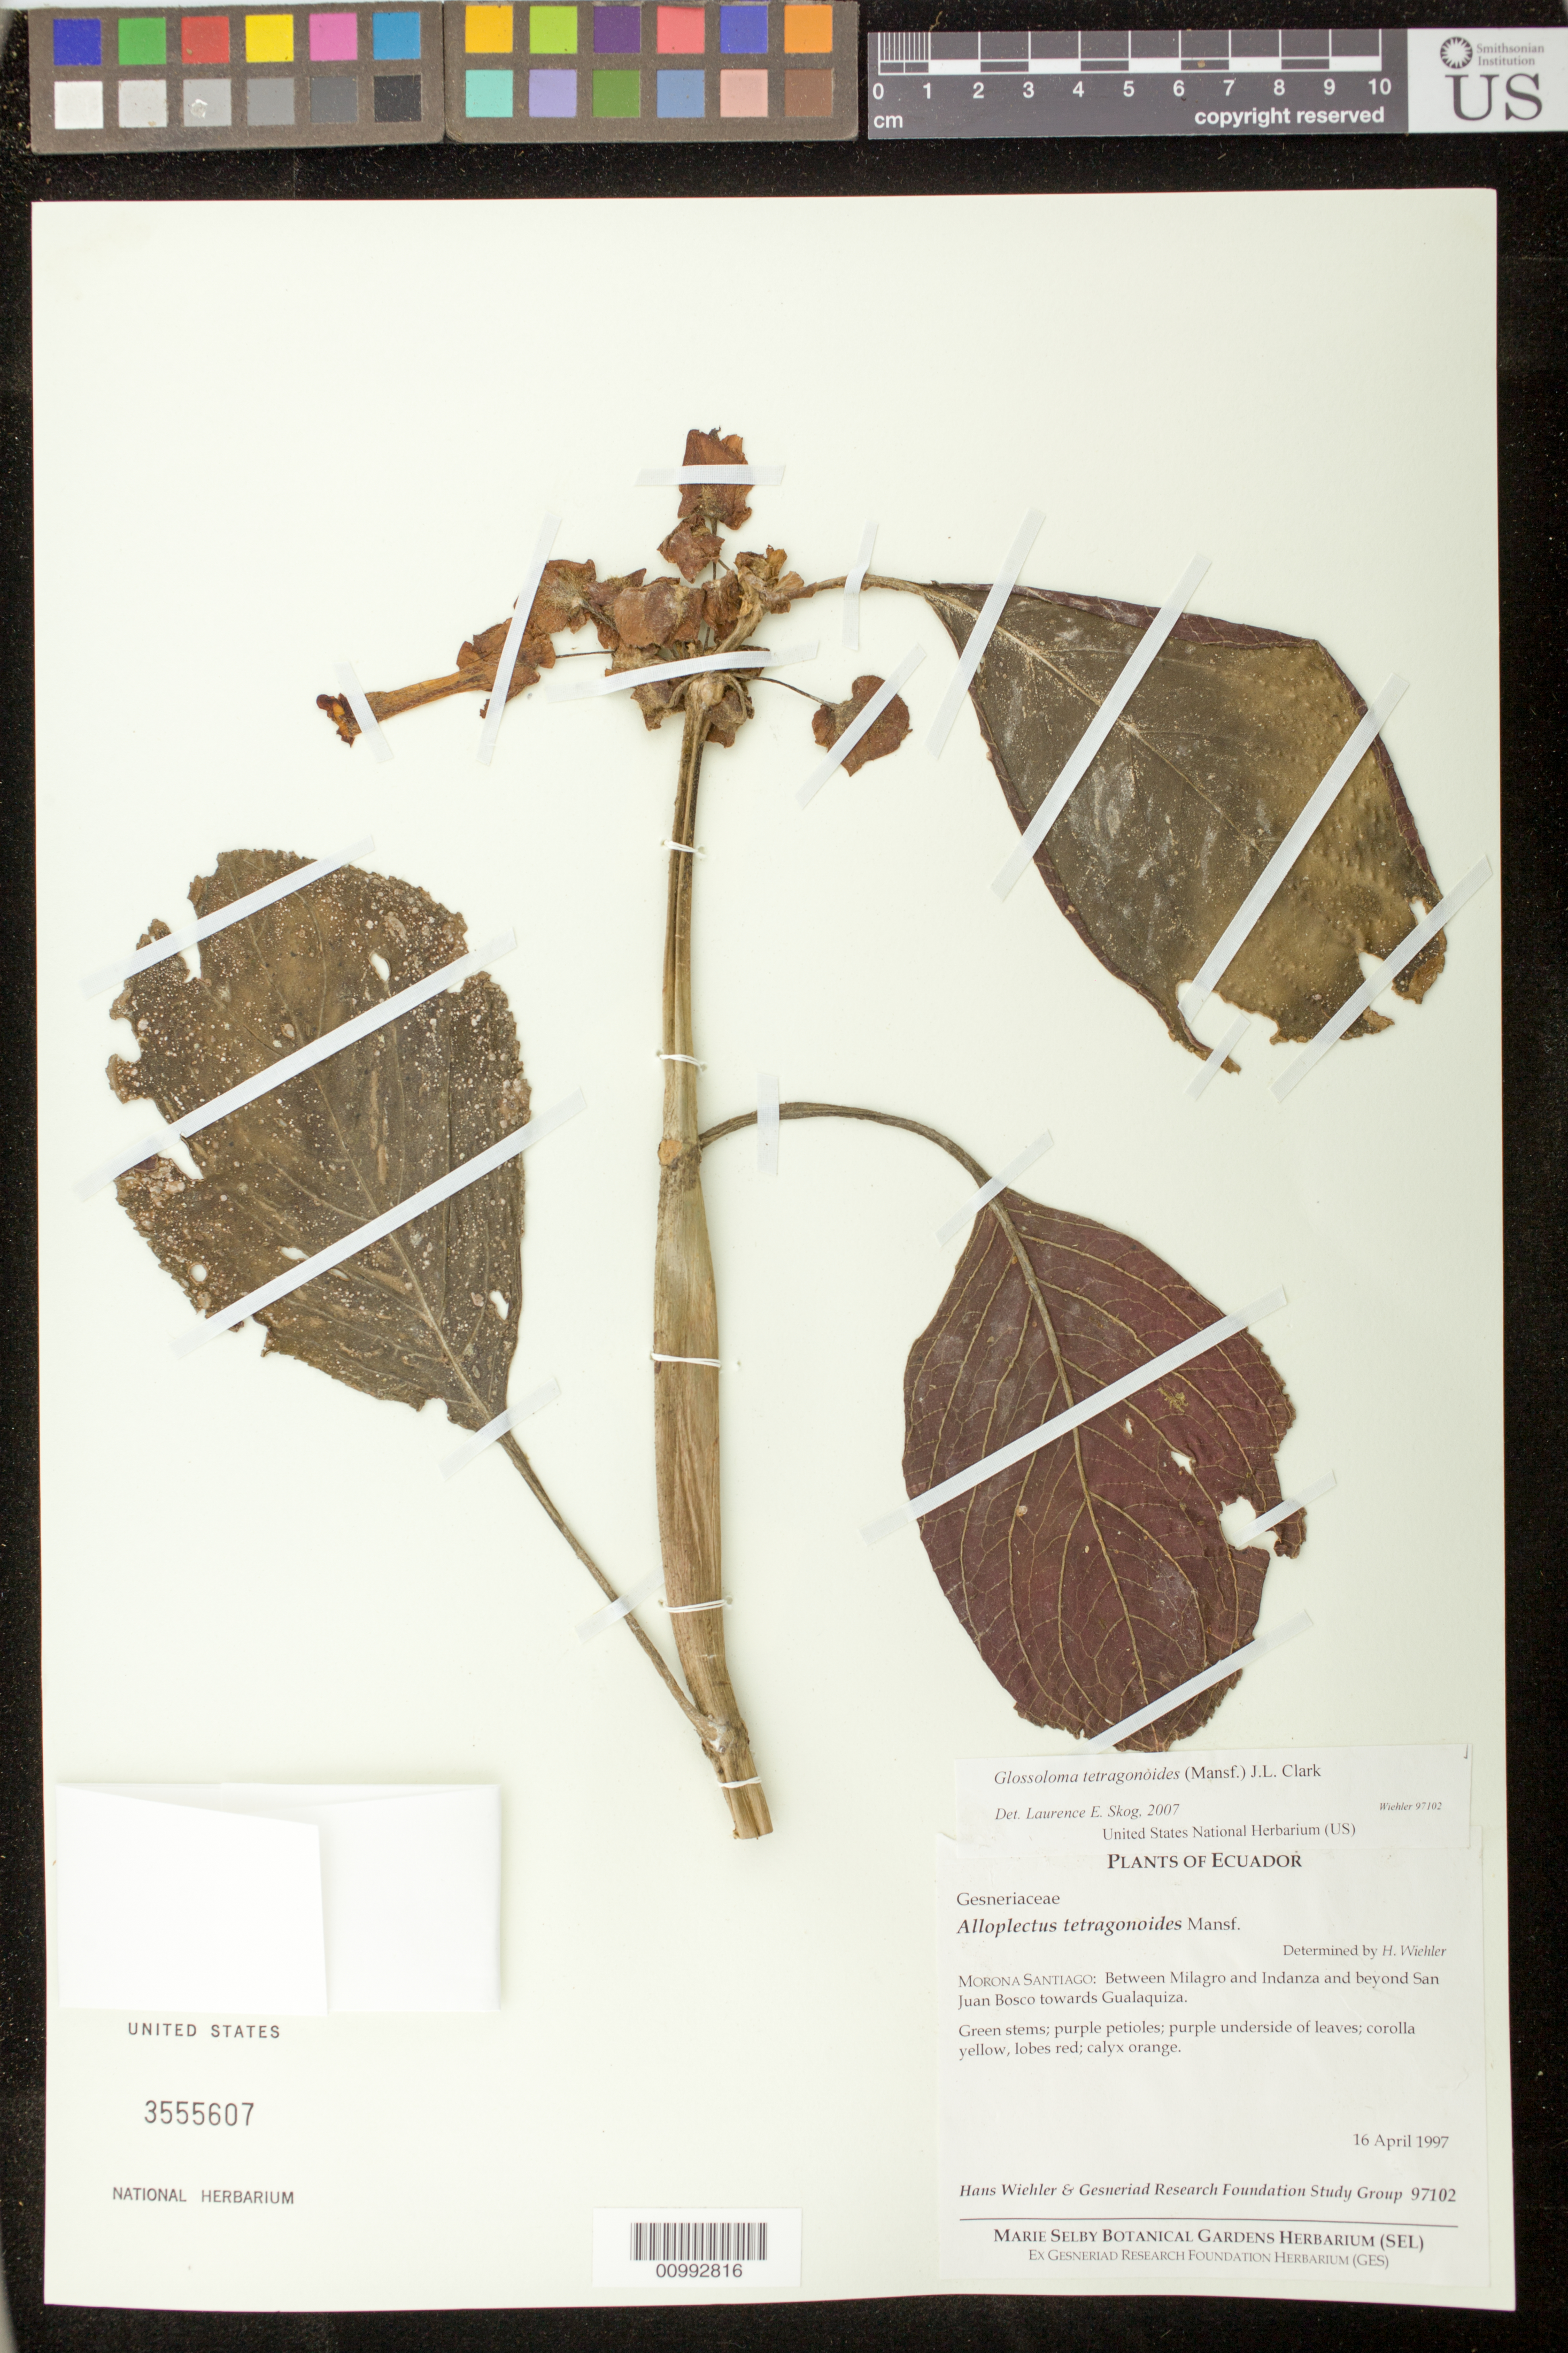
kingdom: Plantae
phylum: Tracheophyta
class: Magnoliopsida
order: Lamiales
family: Gesneriaceae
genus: Glossoloma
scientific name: Glossoloma tetragonoides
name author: (Mansf.) J.L. Clark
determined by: Skog, Laurence E.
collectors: H. J. Wiehler & GRF Study Group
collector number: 97102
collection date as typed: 16 Apr 1997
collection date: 1997-04-16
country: Ecuador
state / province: Morona-Santiago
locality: Morona-Santiago: between Milagro and Indanza and beyond San Juan Bosco towards Gualaquiza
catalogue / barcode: US 3555607